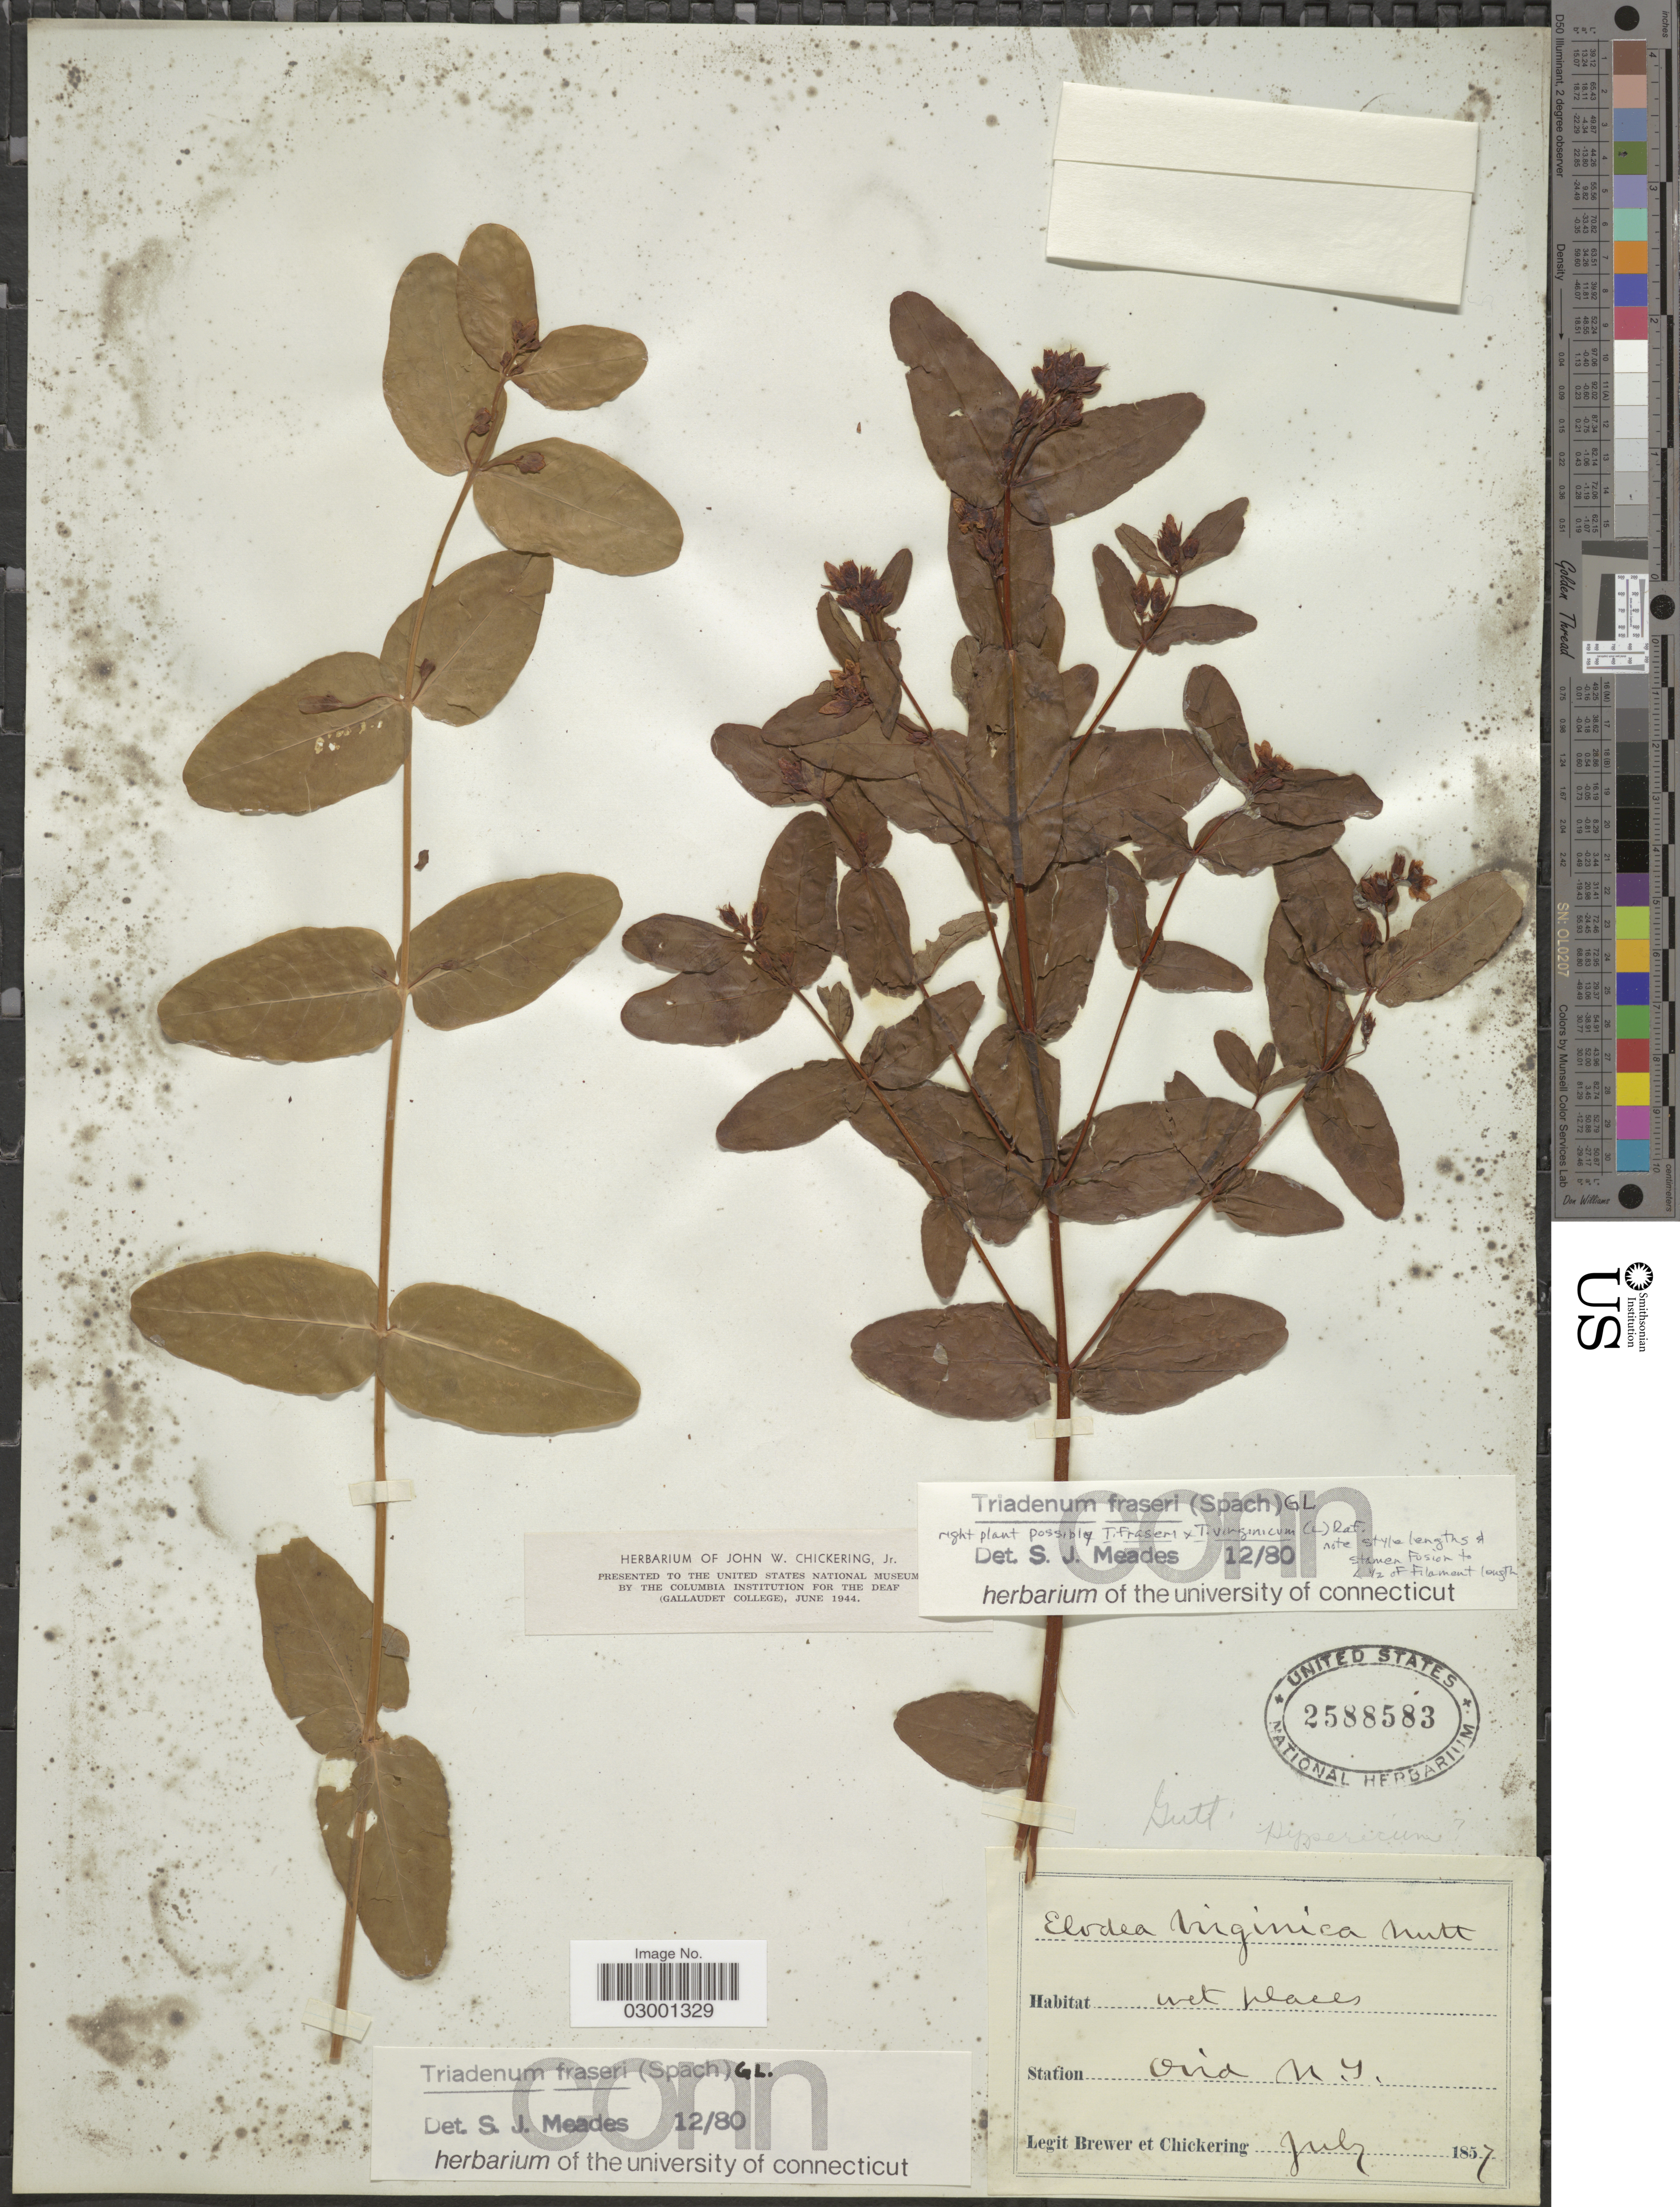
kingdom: Plantae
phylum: Tracheophyta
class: Magnoliopsida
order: Malpighiales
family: Hypericaceae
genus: Hypericum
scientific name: Hypericum fraseri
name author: Steud.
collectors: -. Brewer & J. Chickering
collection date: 1857-07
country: United States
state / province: New York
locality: Station Ovid.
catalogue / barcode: US 2588583